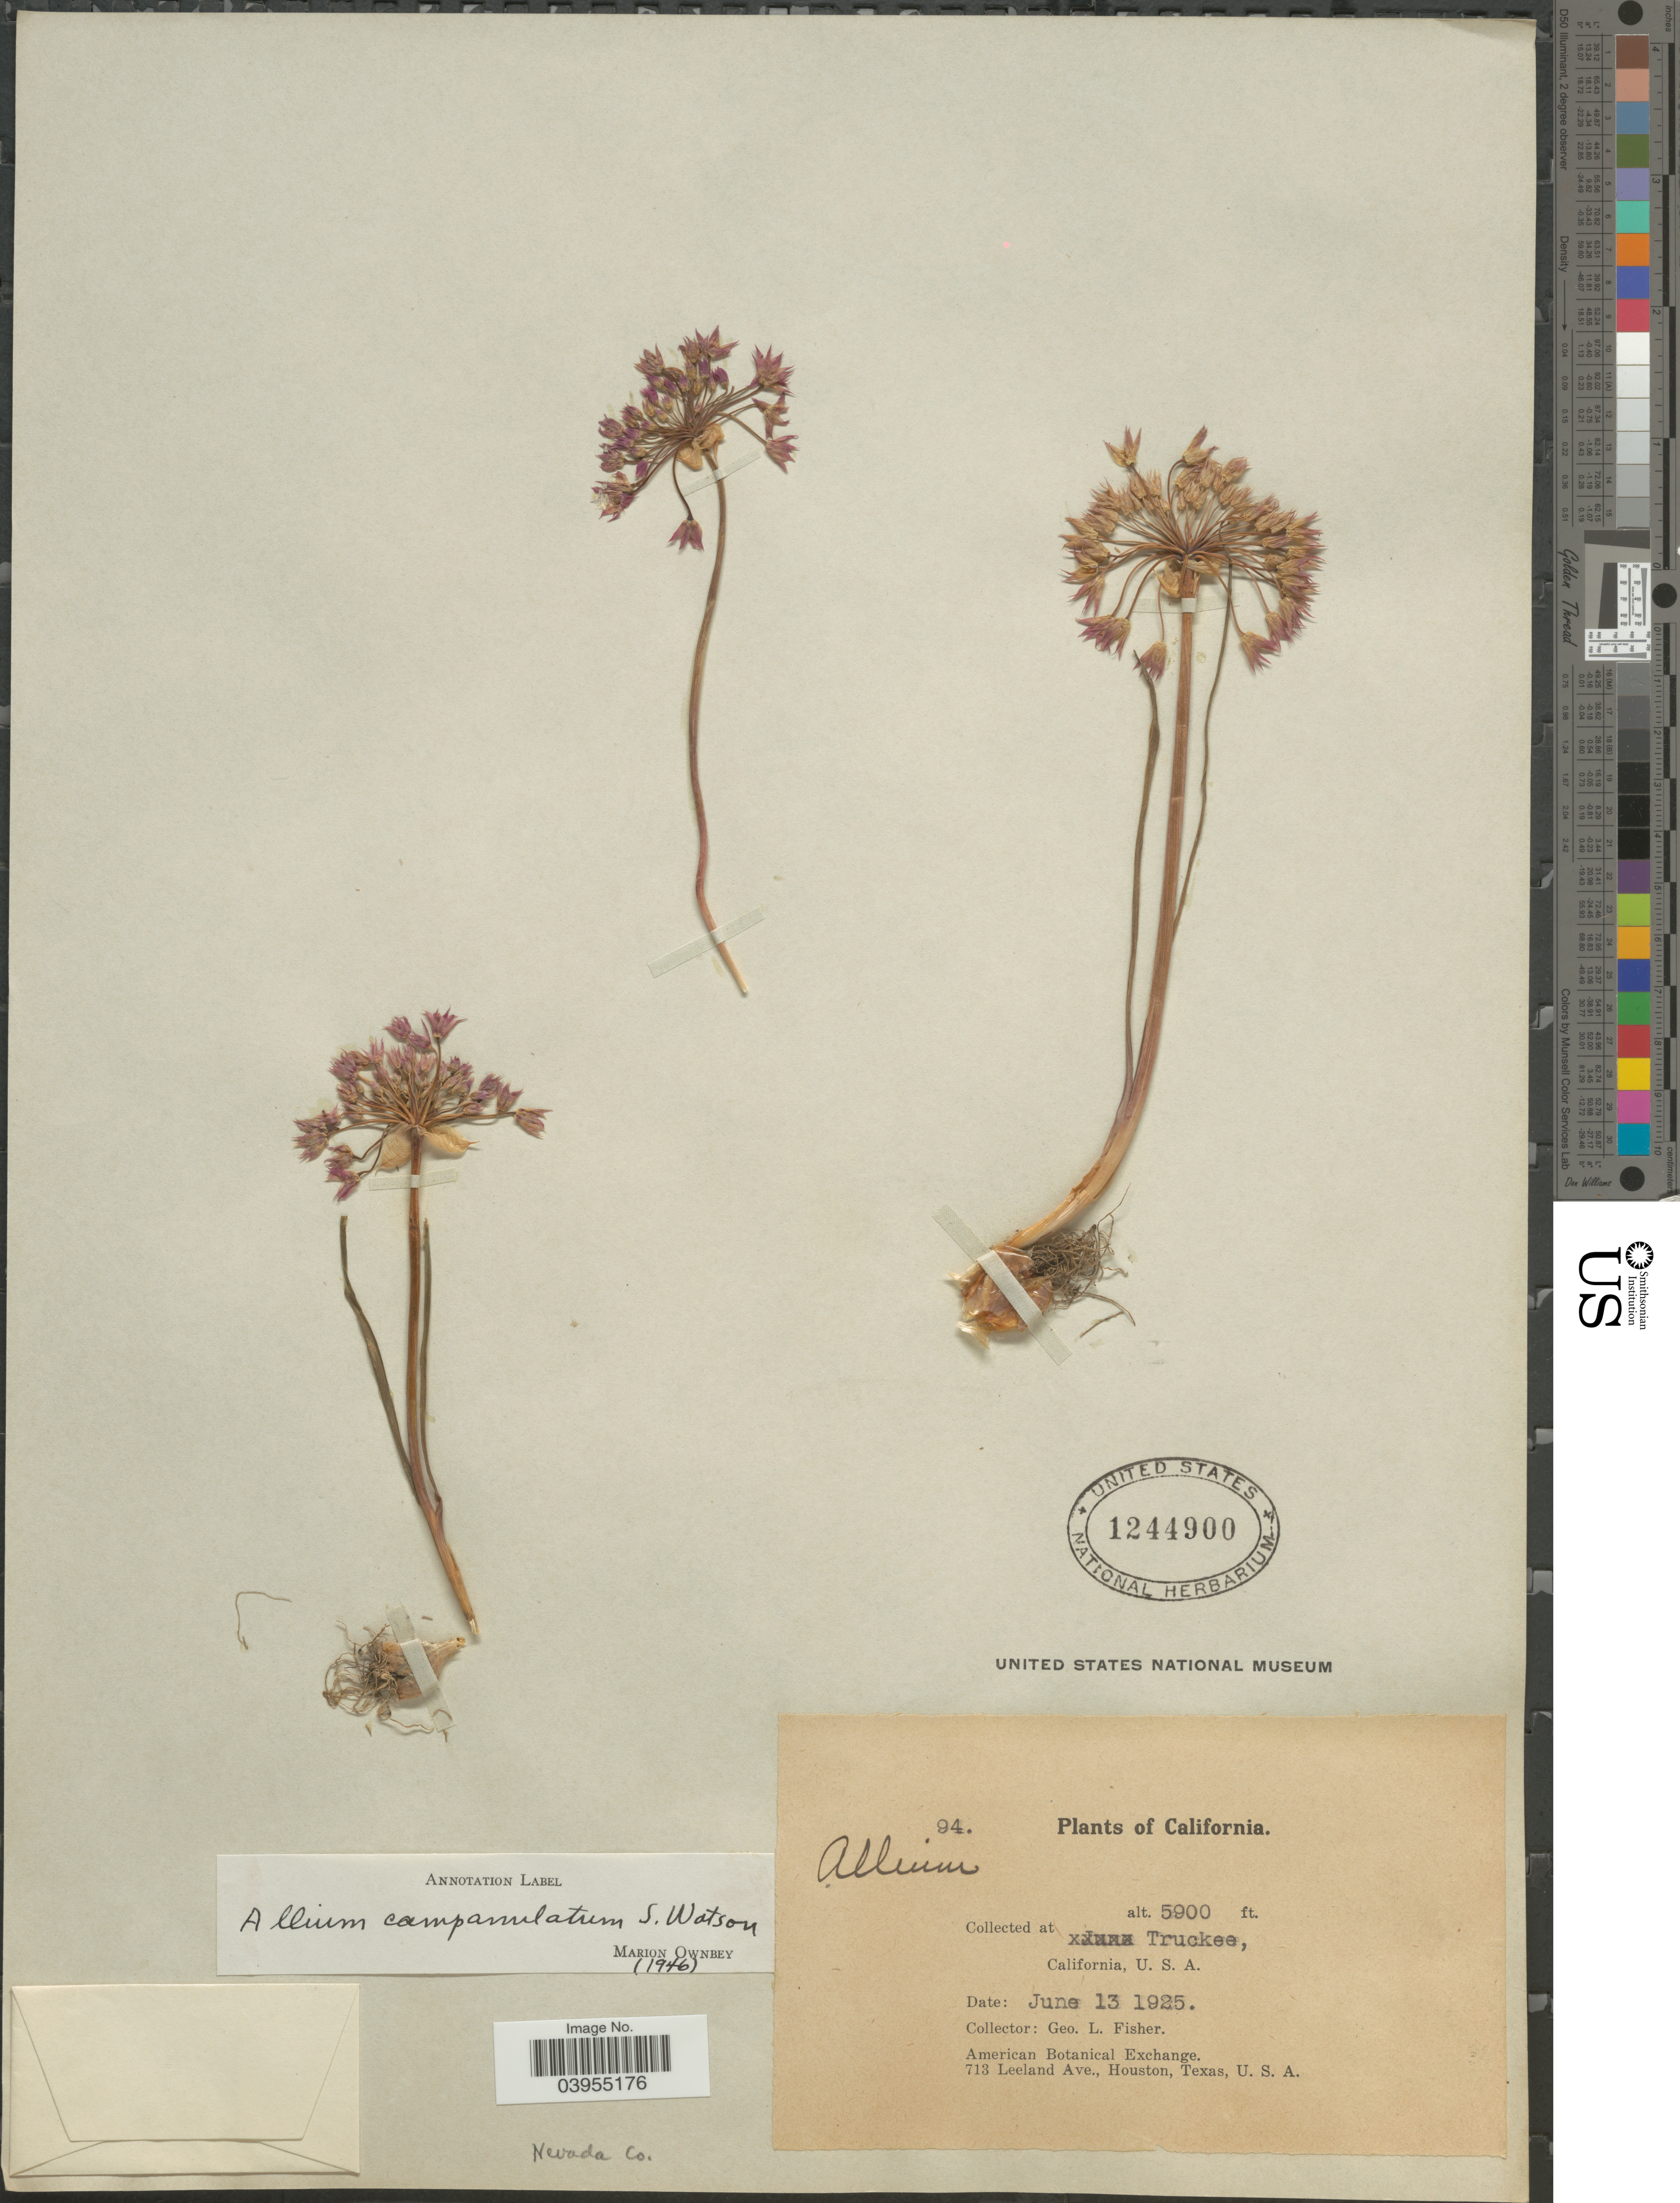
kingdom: Plantae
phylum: Tracheophyta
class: Liliopsida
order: Asparagales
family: Amaryllidaceae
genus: Allium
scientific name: Allium campanulatum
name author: S. Watson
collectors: G. L. Fisher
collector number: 94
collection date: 1925-06-13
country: United States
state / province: California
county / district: Nevada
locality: Truckee. Nevada Co.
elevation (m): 1798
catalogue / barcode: US 1244900